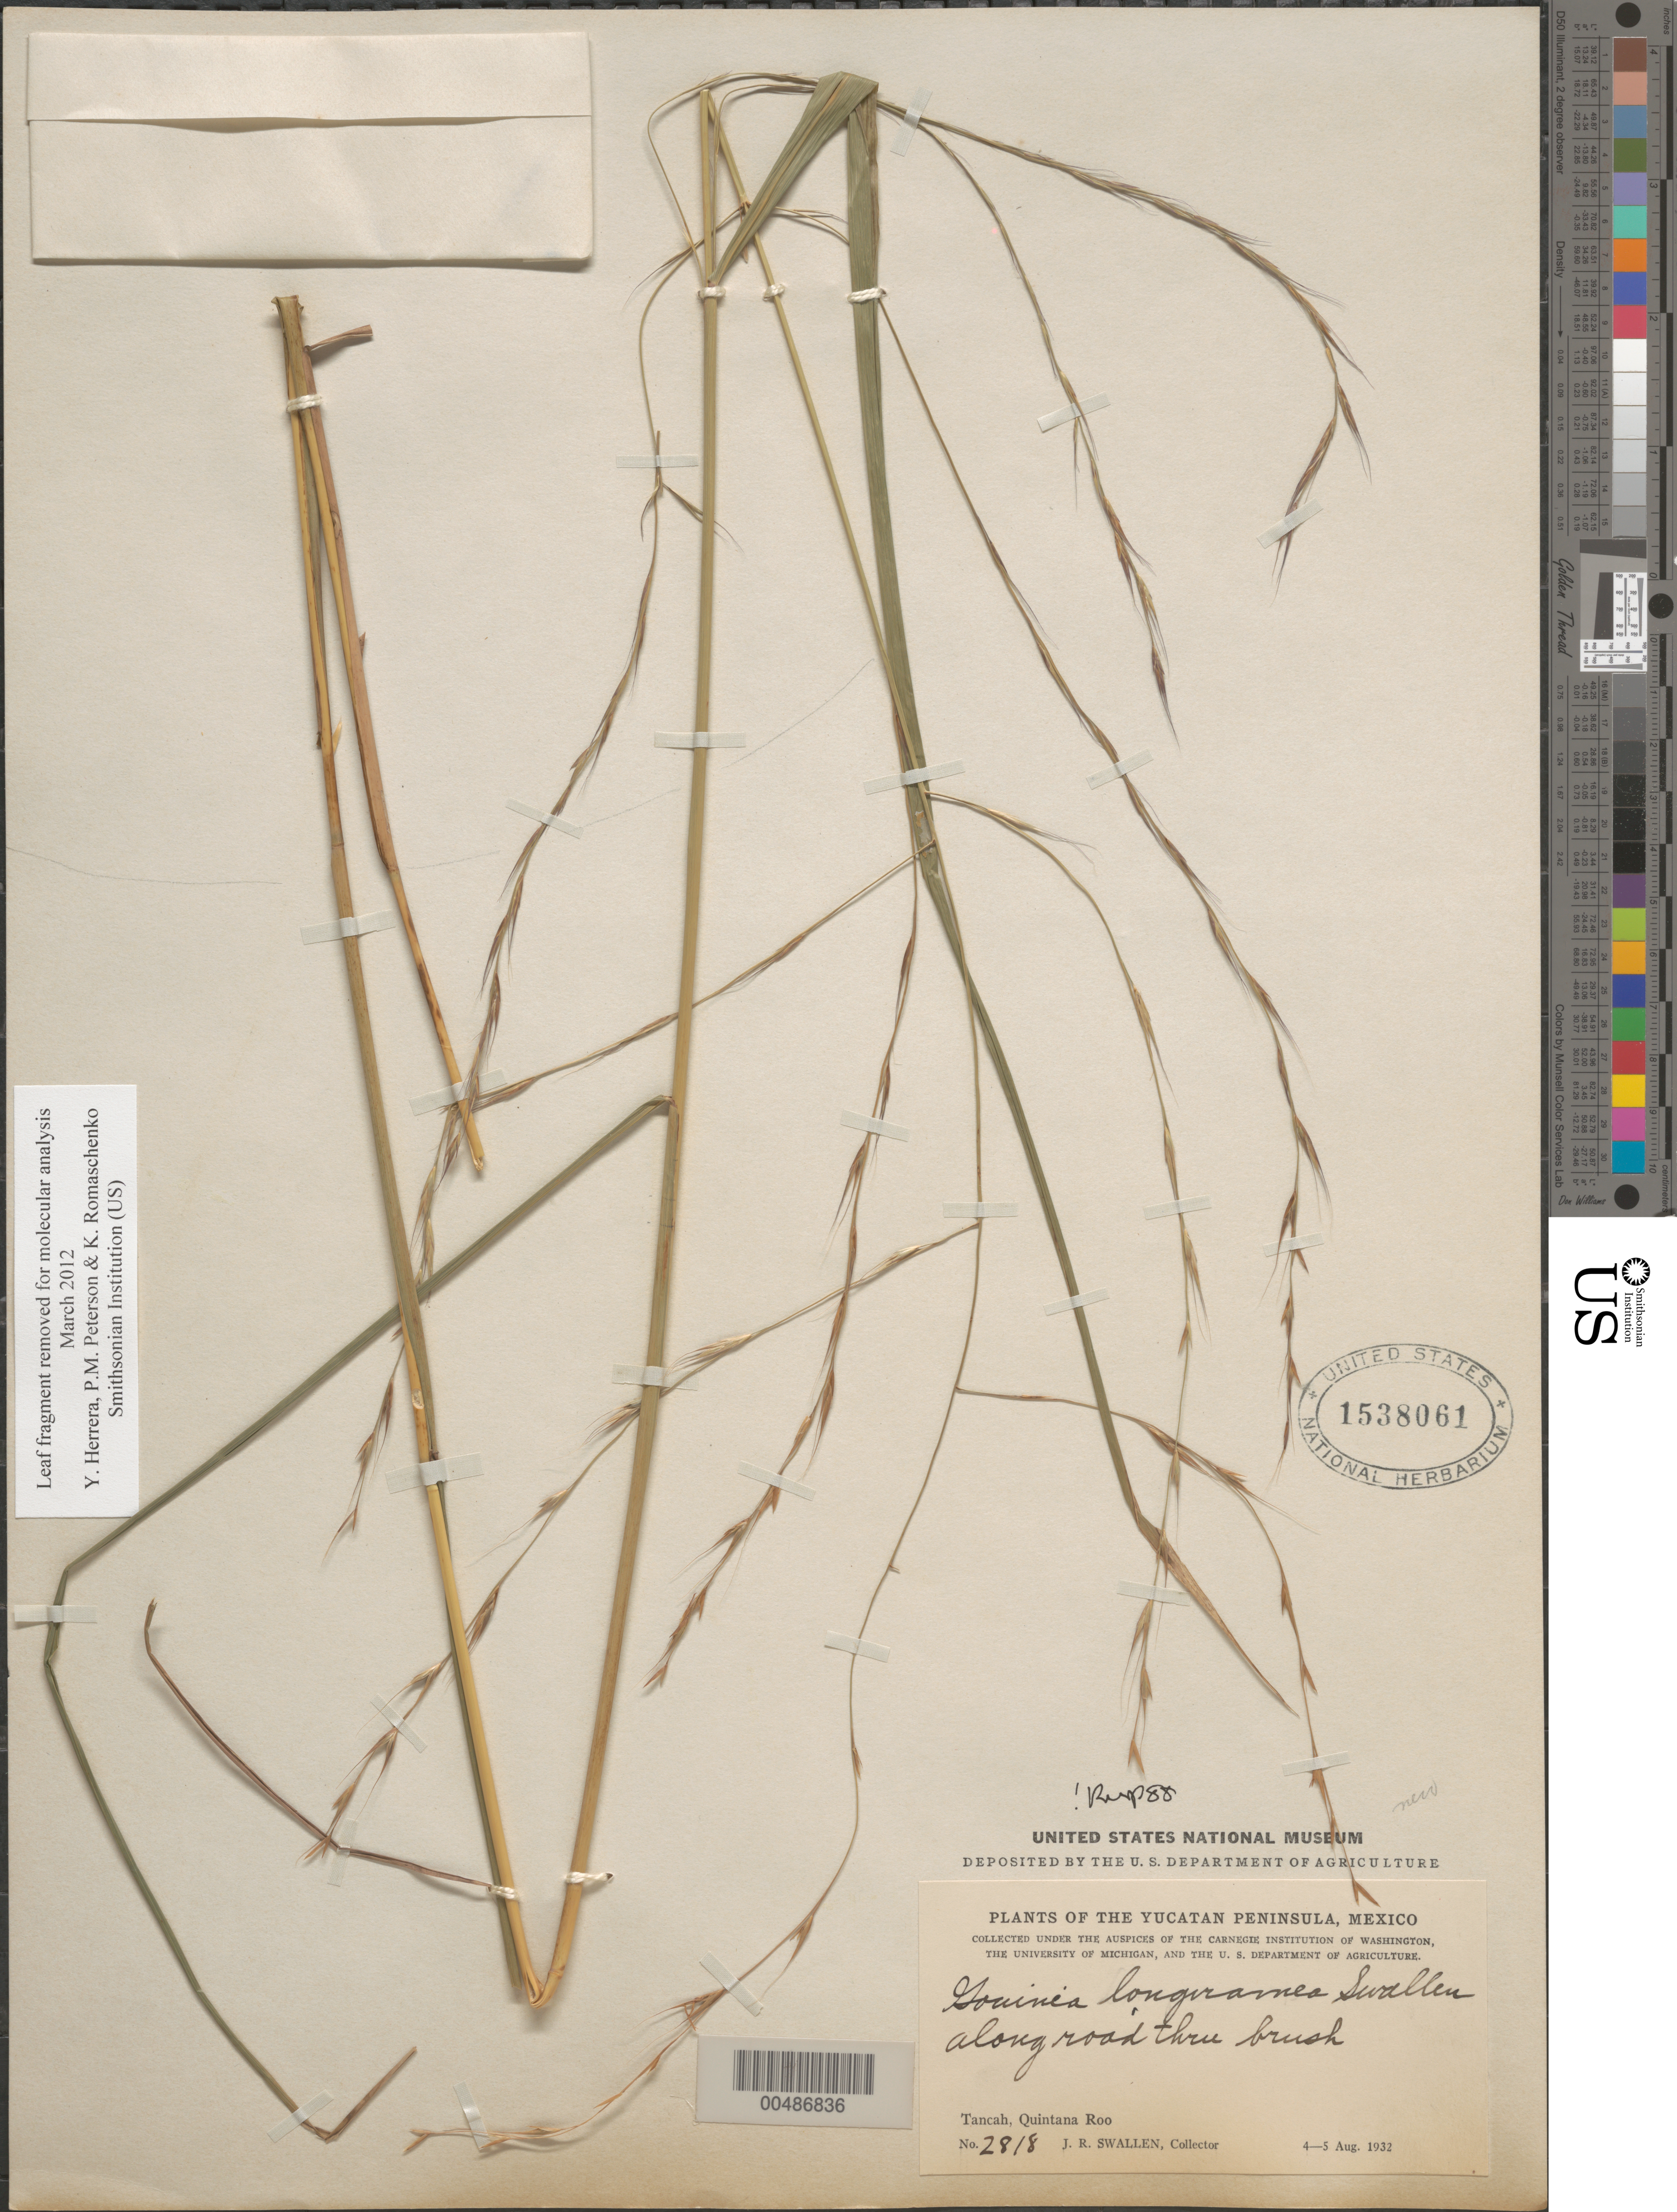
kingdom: Plantae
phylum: Tracheophyta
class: Liliopsida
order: Poales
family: Poaceae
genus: Gouinia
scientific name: Gouinia longiramea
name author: Swallen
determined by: Pohl, R. W.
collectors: J. R. Swallen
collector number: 2818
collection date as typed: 4 Aug 1932 to 5 Aug 1932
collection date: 1932-08-04/1932-08-05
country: Mexico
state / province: Quintana Roo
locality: Yucatan Peninsula, Tancah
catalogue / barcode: US 1538061